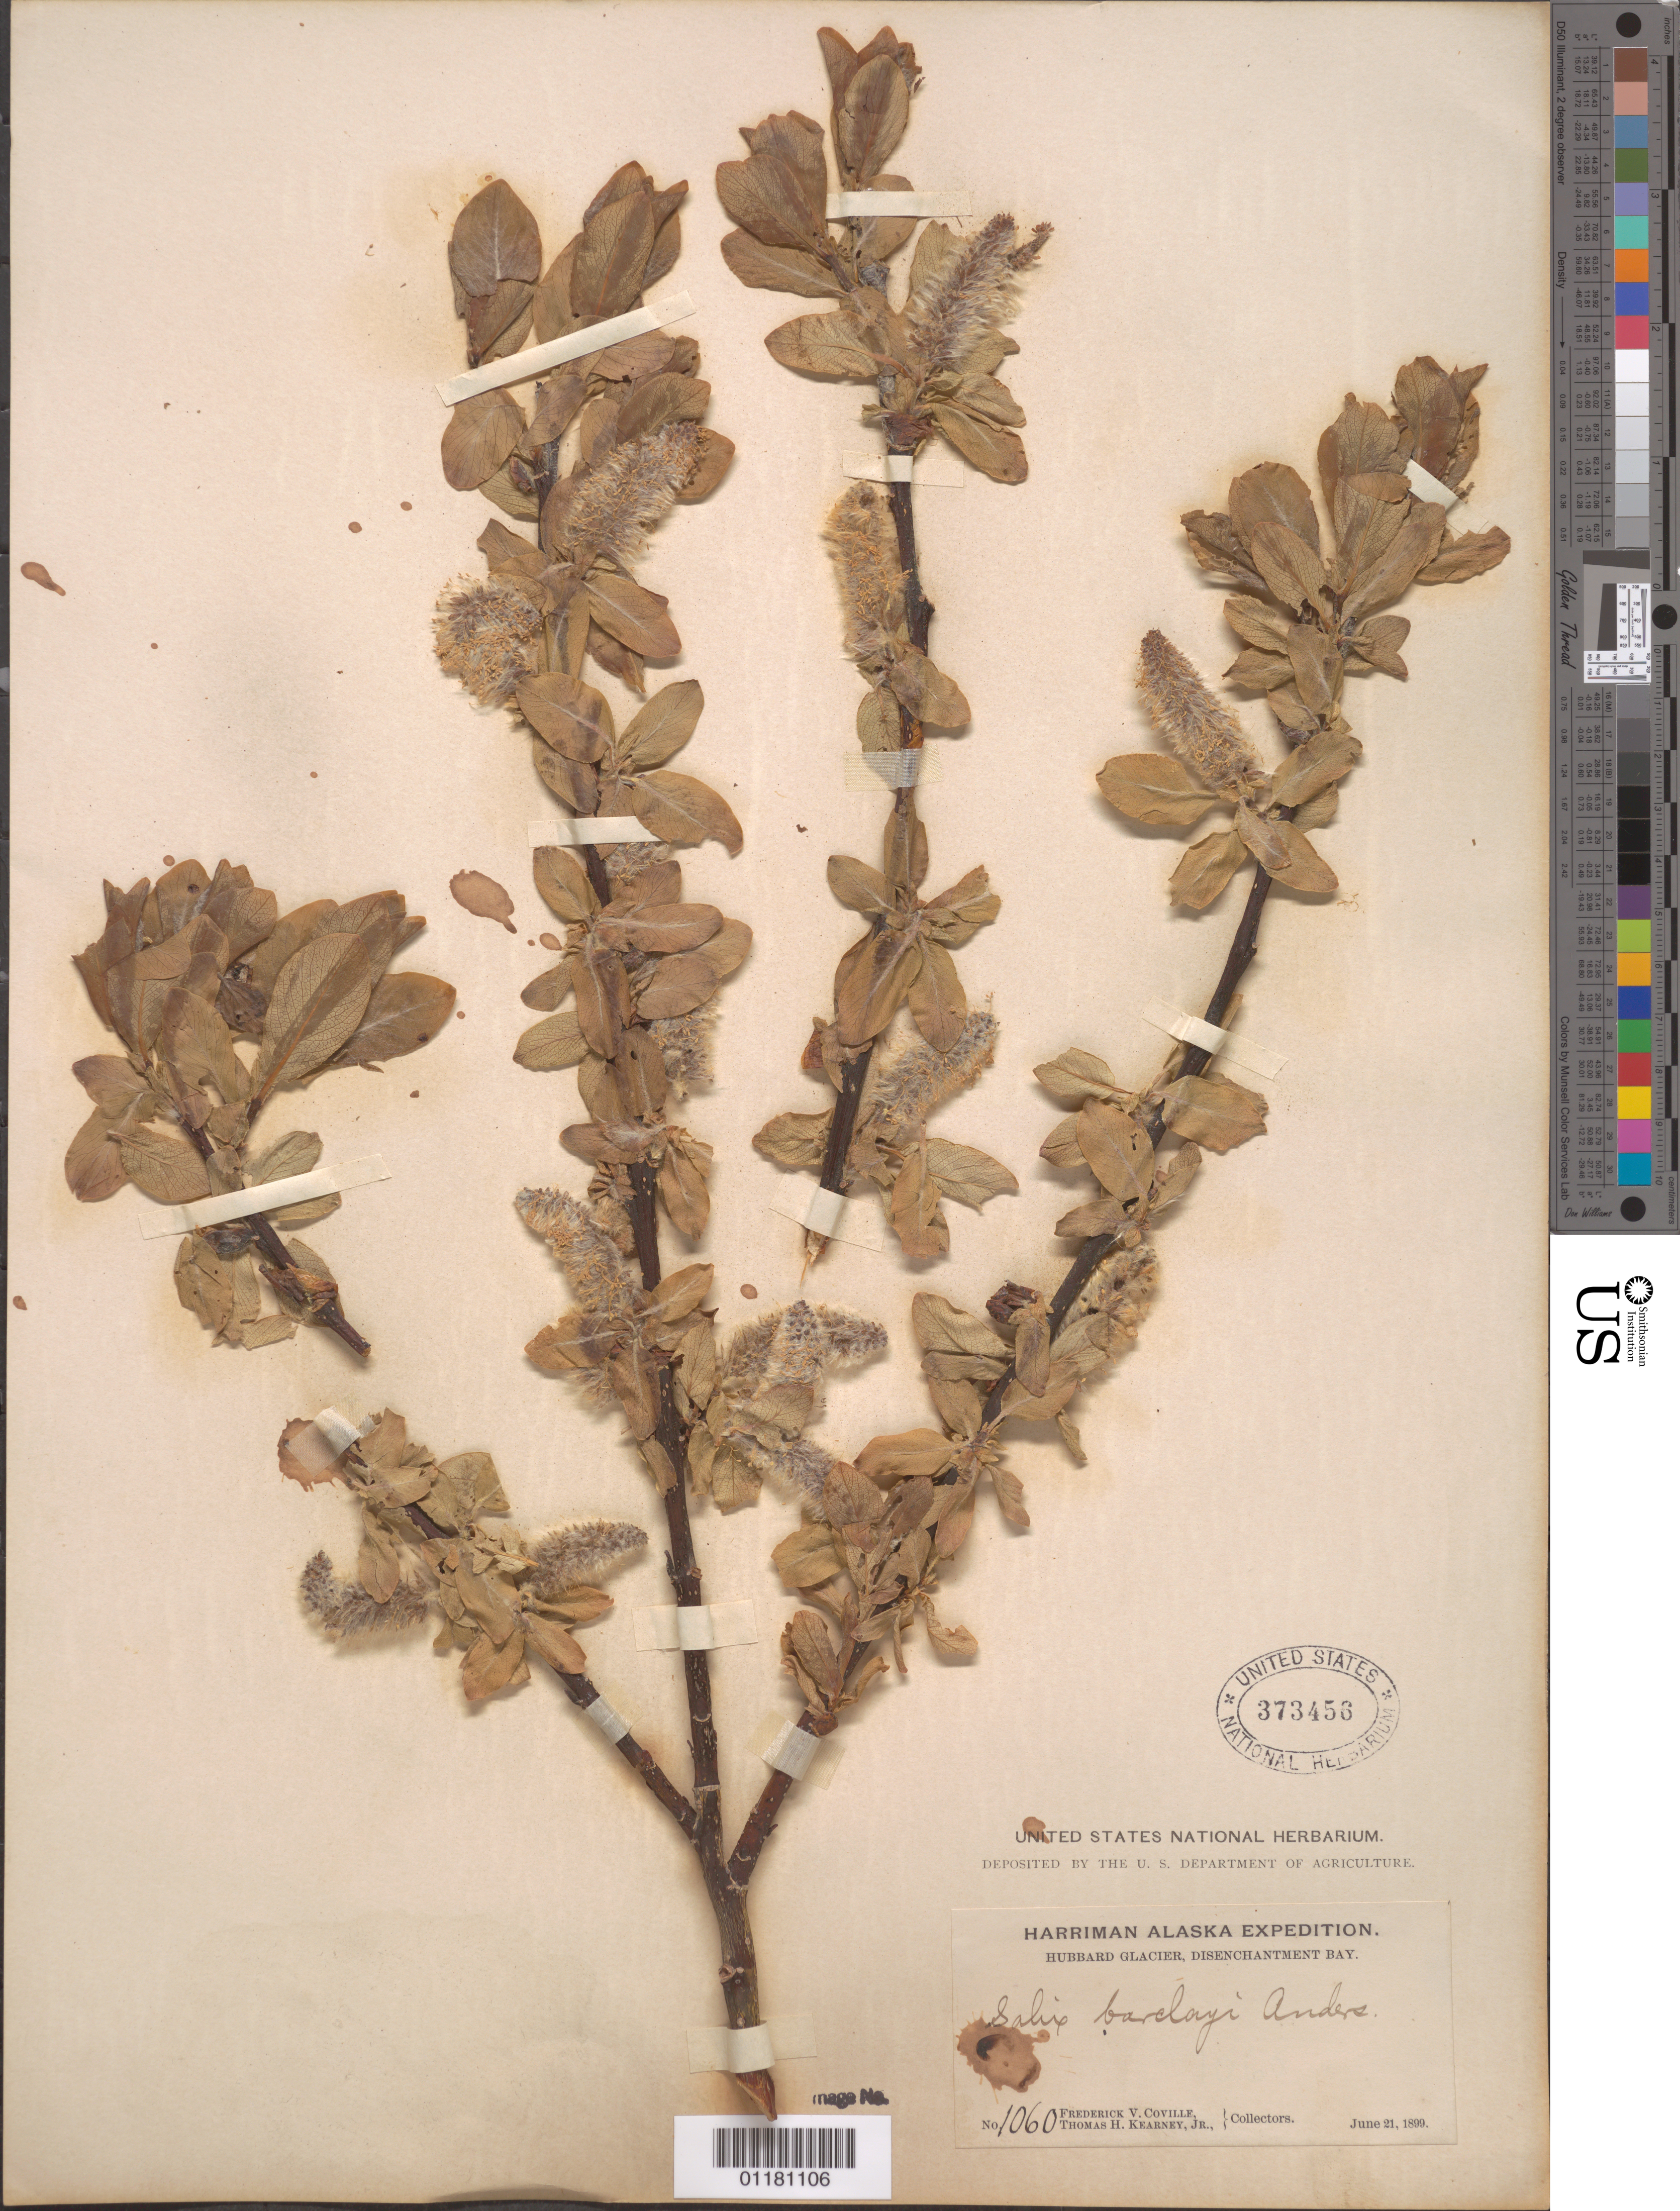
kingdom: Plantae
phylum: Tracheophyta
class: Magnoliopsida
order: Malpighiales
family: Salicaceae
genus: Salix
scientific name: Salix barclayi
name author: Andersson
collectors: F. V. Coville & T. H. Kearney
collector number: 1060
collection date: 1899-06-21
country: United States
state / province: Alaska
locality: Hubbard Glacier, Disenchantment Bay.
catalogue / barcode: US 373456